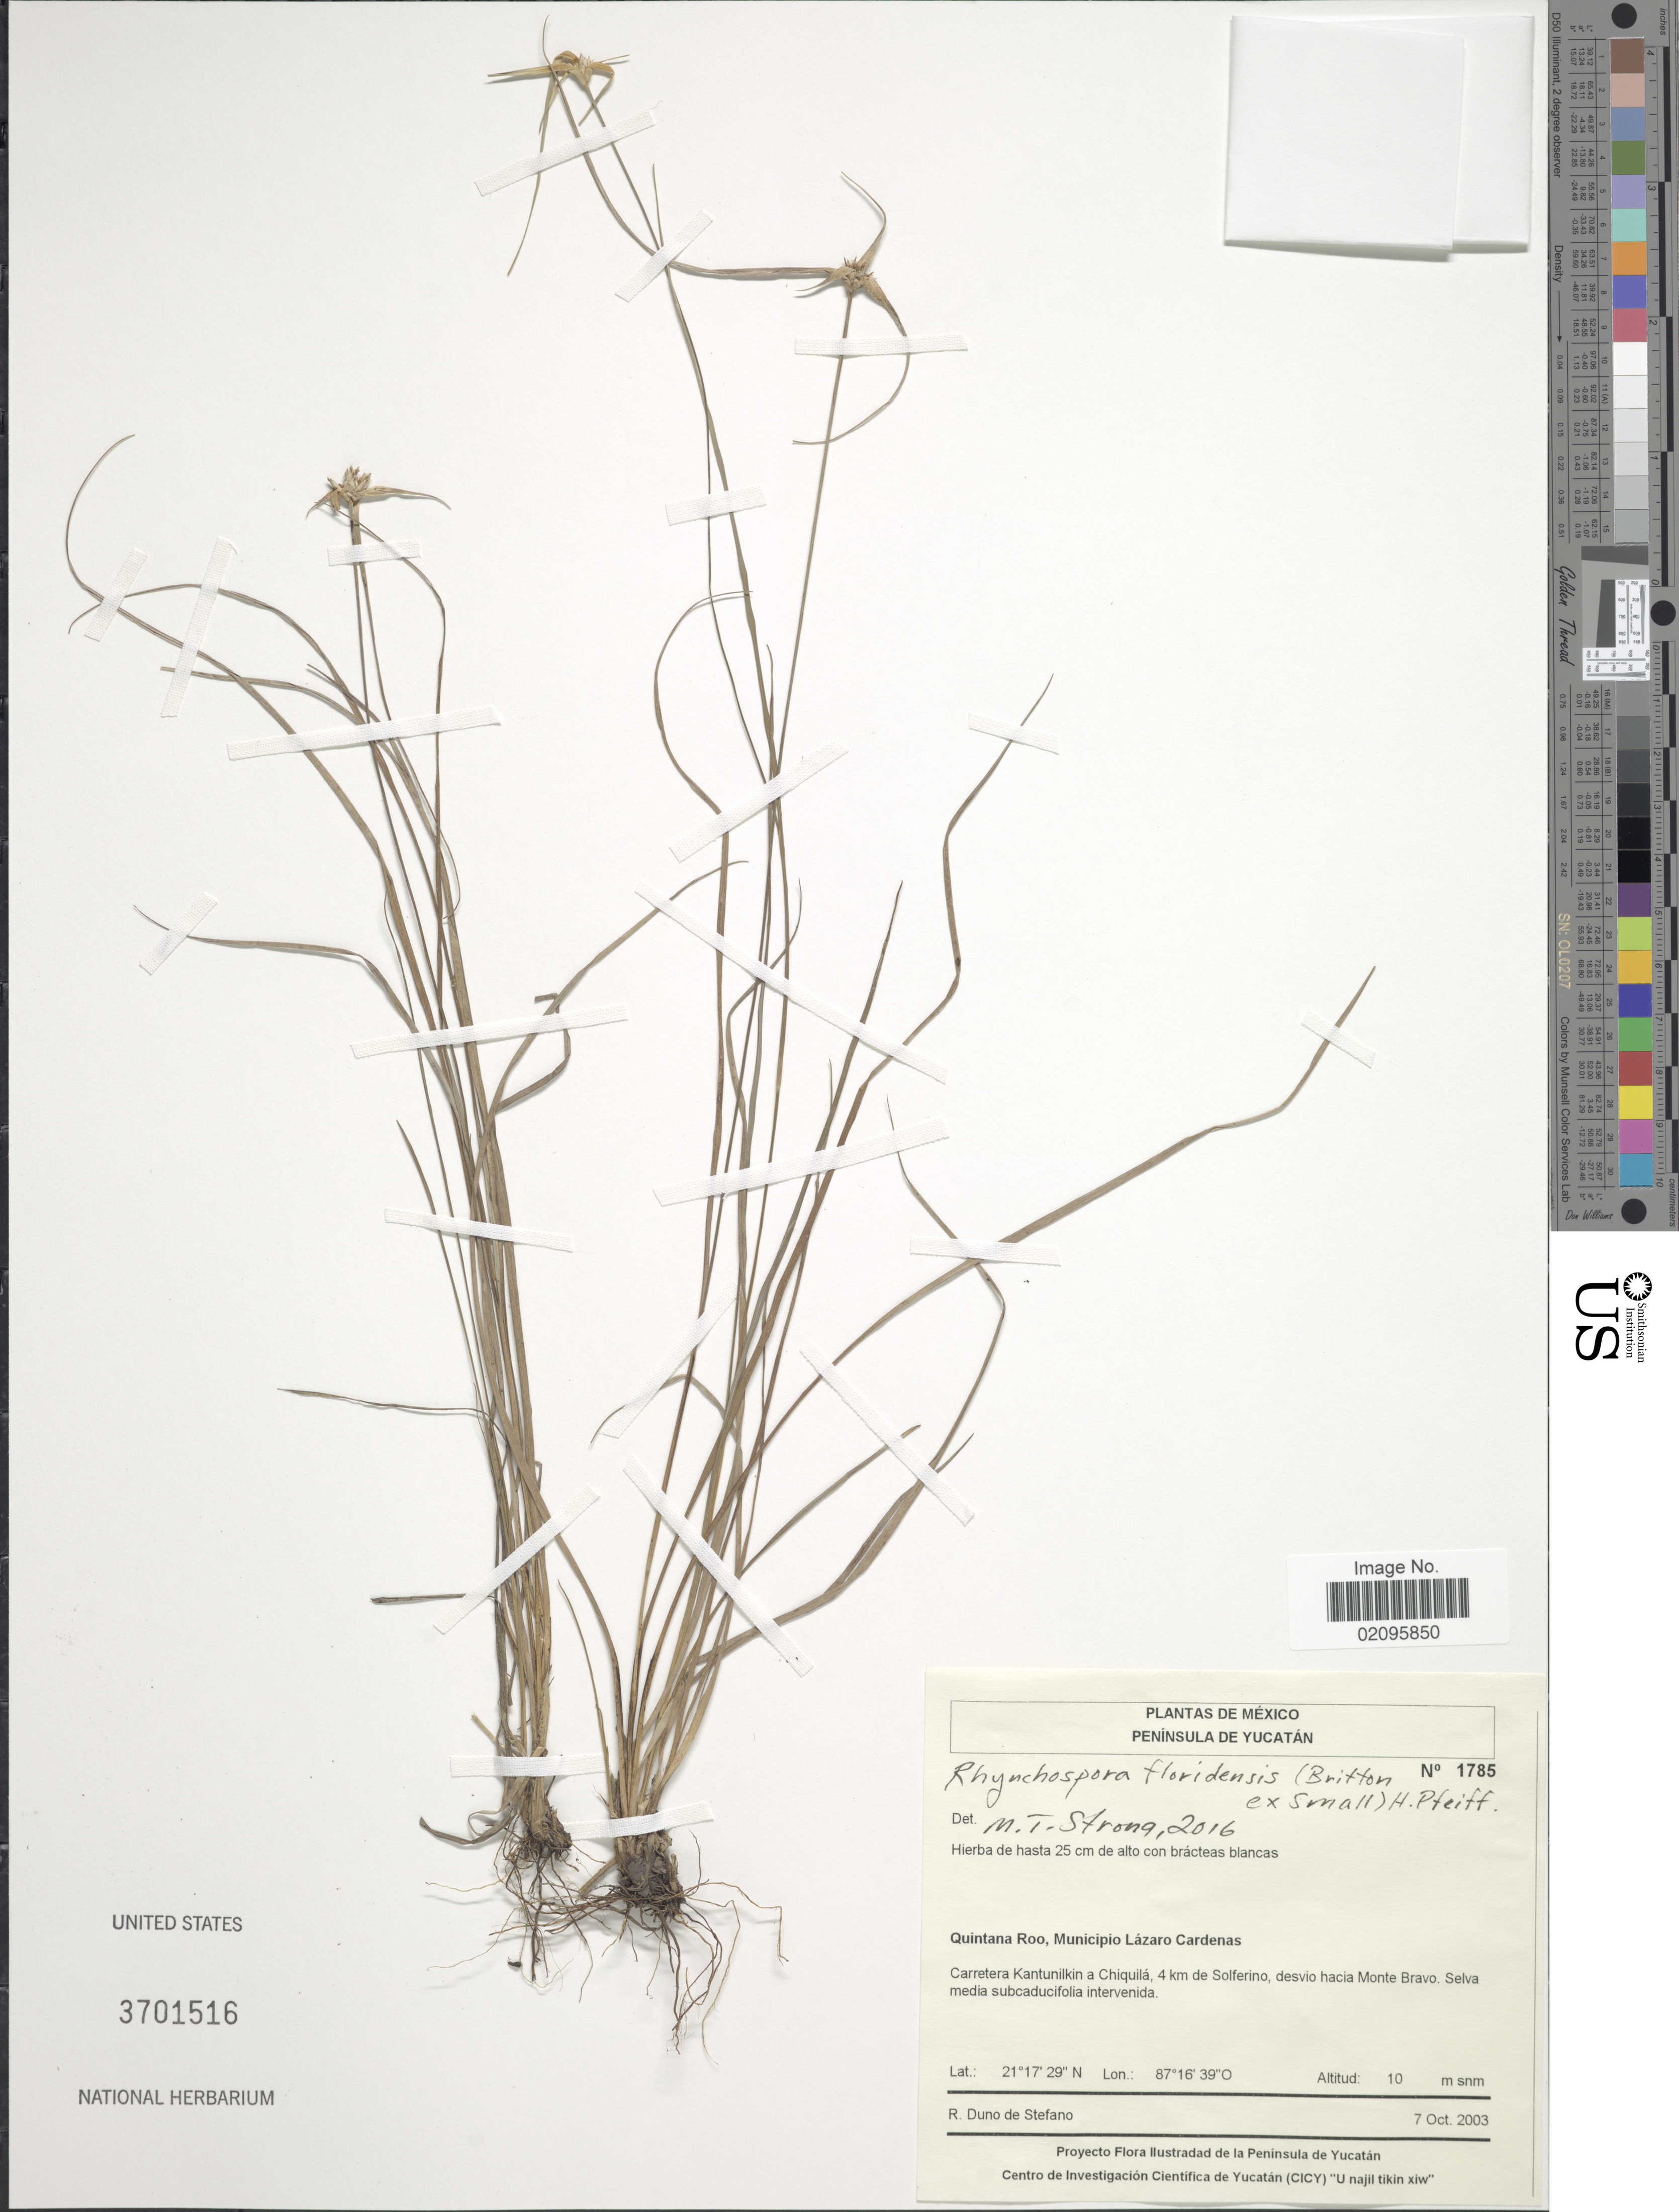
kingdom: Plantae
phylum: Tracheophyta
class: Liliopsida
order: Poales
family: Cyperaceae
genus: Rhynchospora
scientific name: Rhynchospora floridensis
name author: (Britton ex Small) H. Pfeiff.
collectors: R. Duno de Stefano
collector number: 1785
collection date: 2003-10-07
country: Mexico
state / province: Quintana Roo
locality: Municipio Lazaro Cardenas, Carretera Kantunilkin a Chiquila, 4 m de Solferino, desvio hacia Monte Bravo, Peninsula de Yucatan.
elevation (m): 10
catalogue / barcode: US 3701516